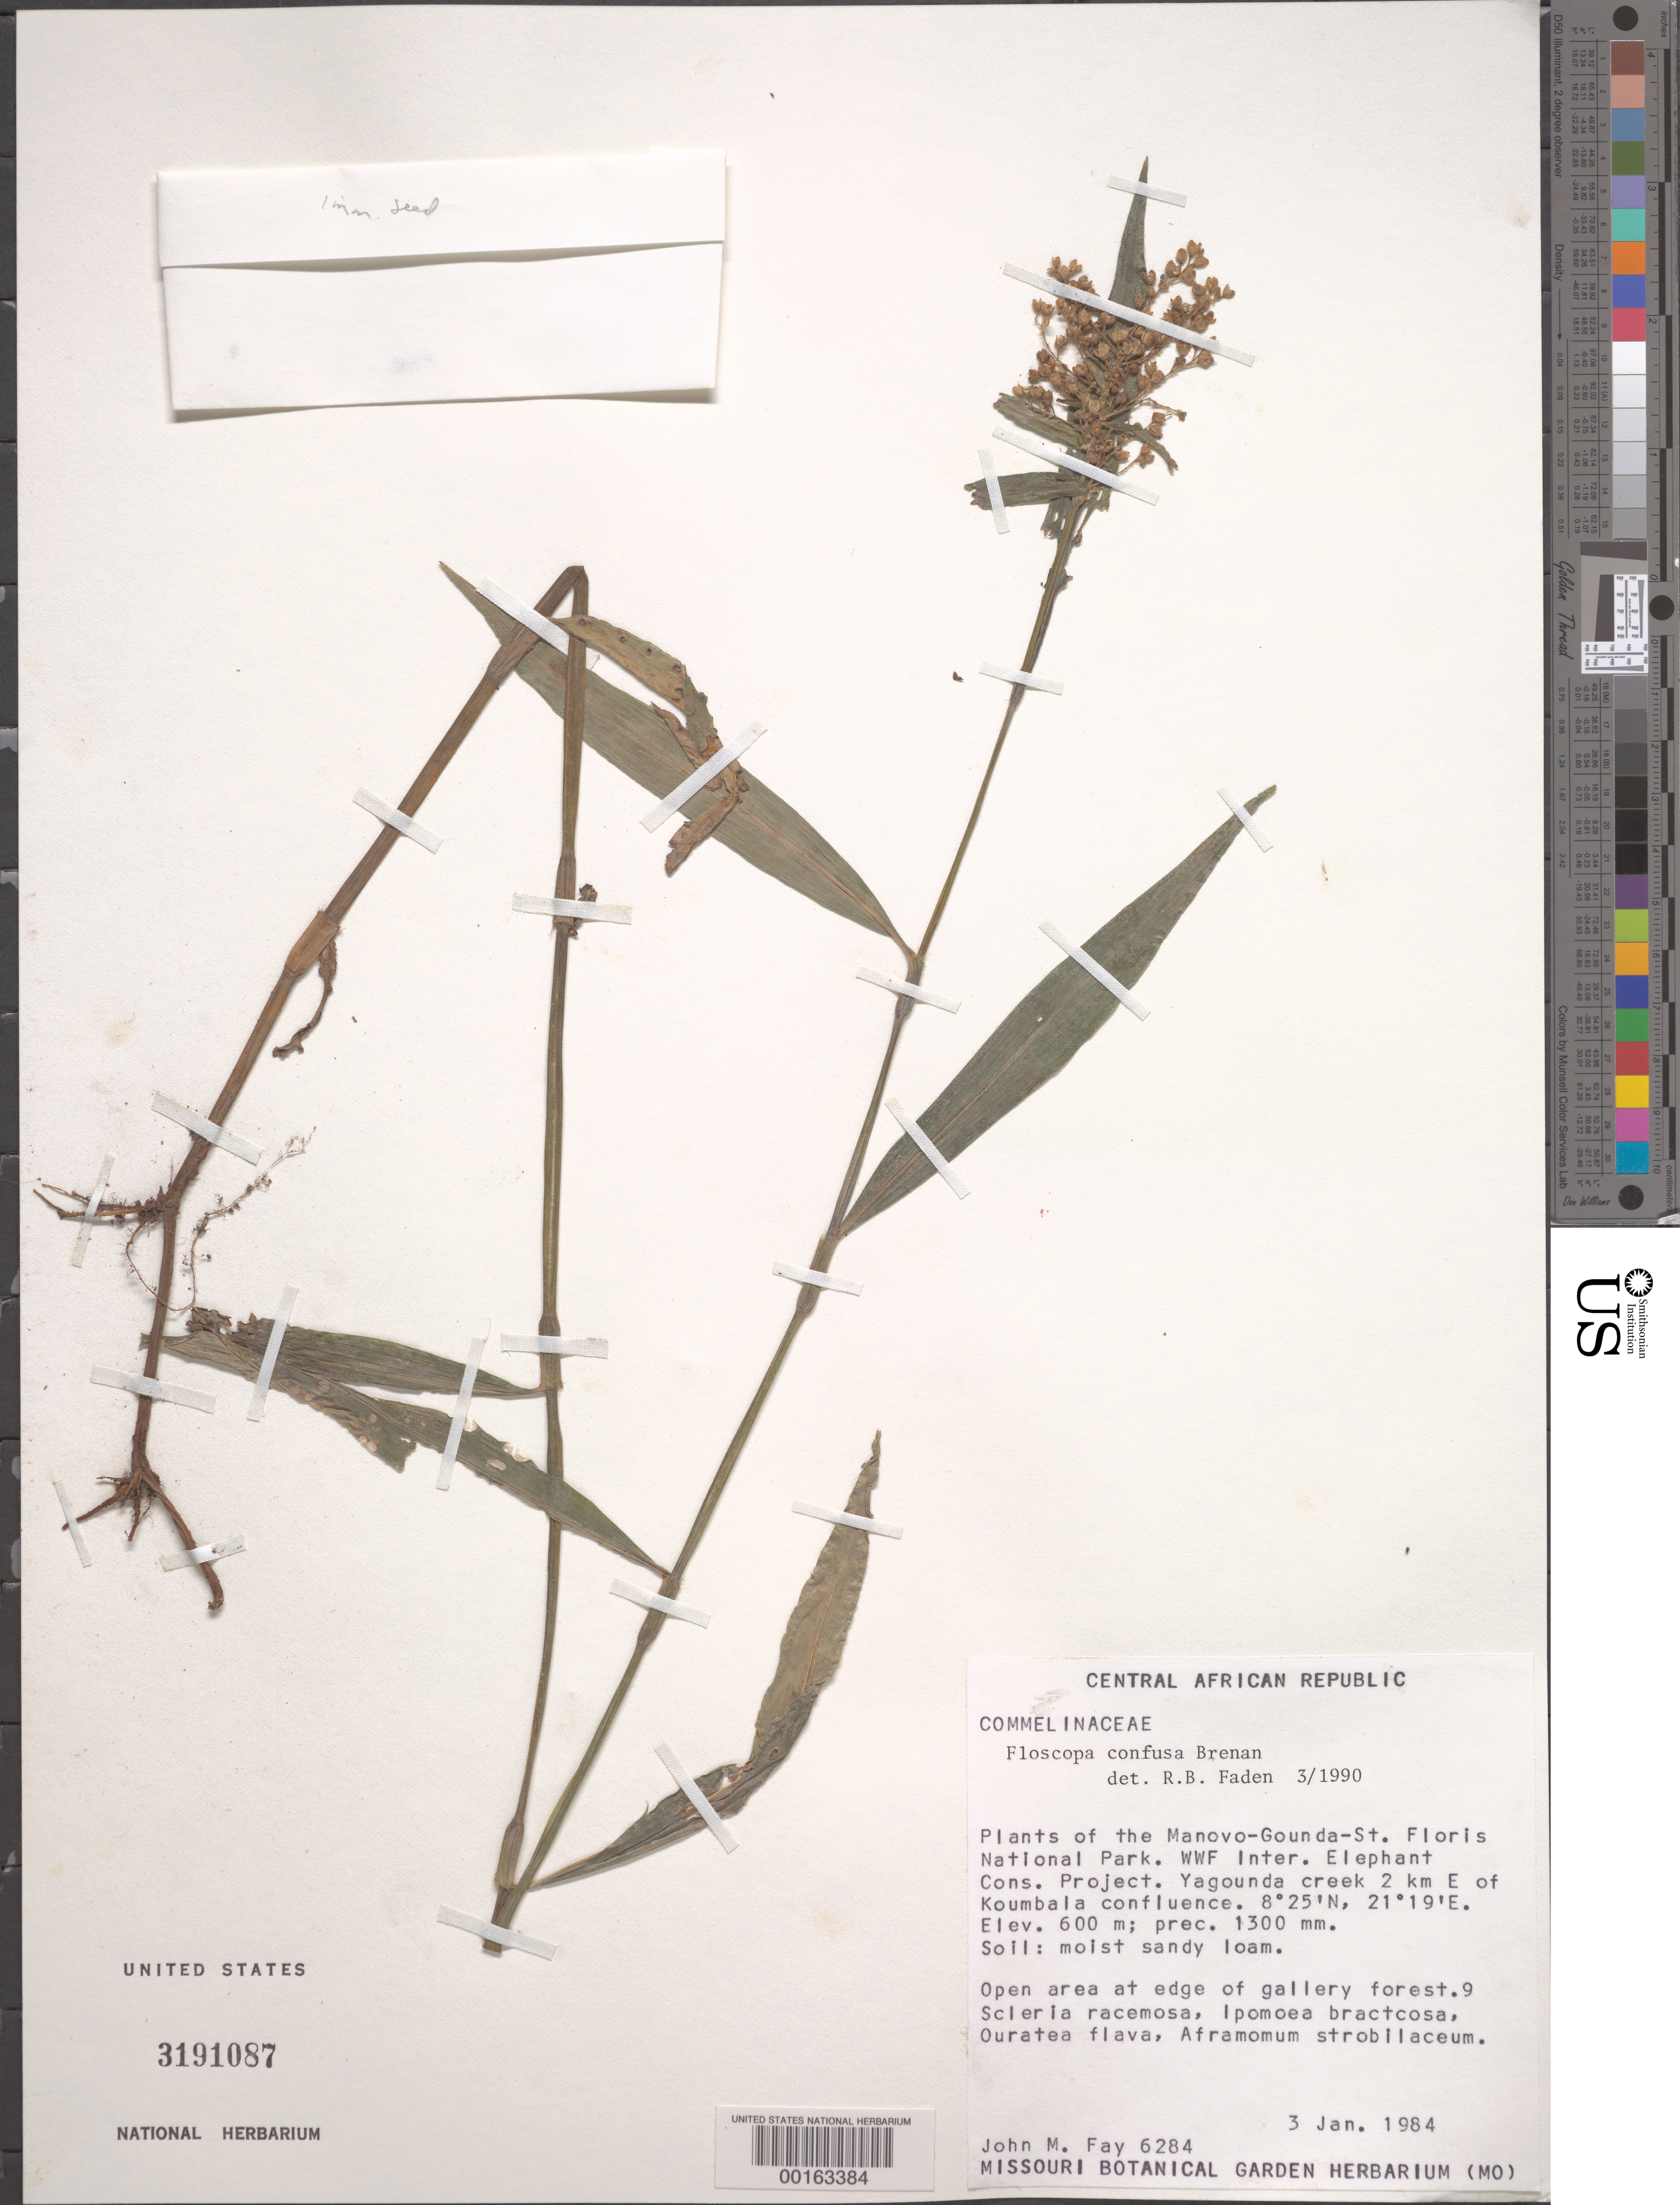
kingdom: Plantae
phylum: Tracheophyta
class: Liliopsida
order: Commelinales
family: Commelinaceae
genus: Floscopa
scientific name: Floscopa confusa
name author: Brenan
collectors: J. M. Fay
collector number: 6284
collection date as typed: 03 Jan 1984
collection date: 1984-01-03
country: Central African Republic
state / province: Bamingui-Bangoran (?)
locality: Manovo-Gounda, St. Floris National Park, Gounda Creek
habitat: Moist sandy loam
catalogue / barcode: US 3191087